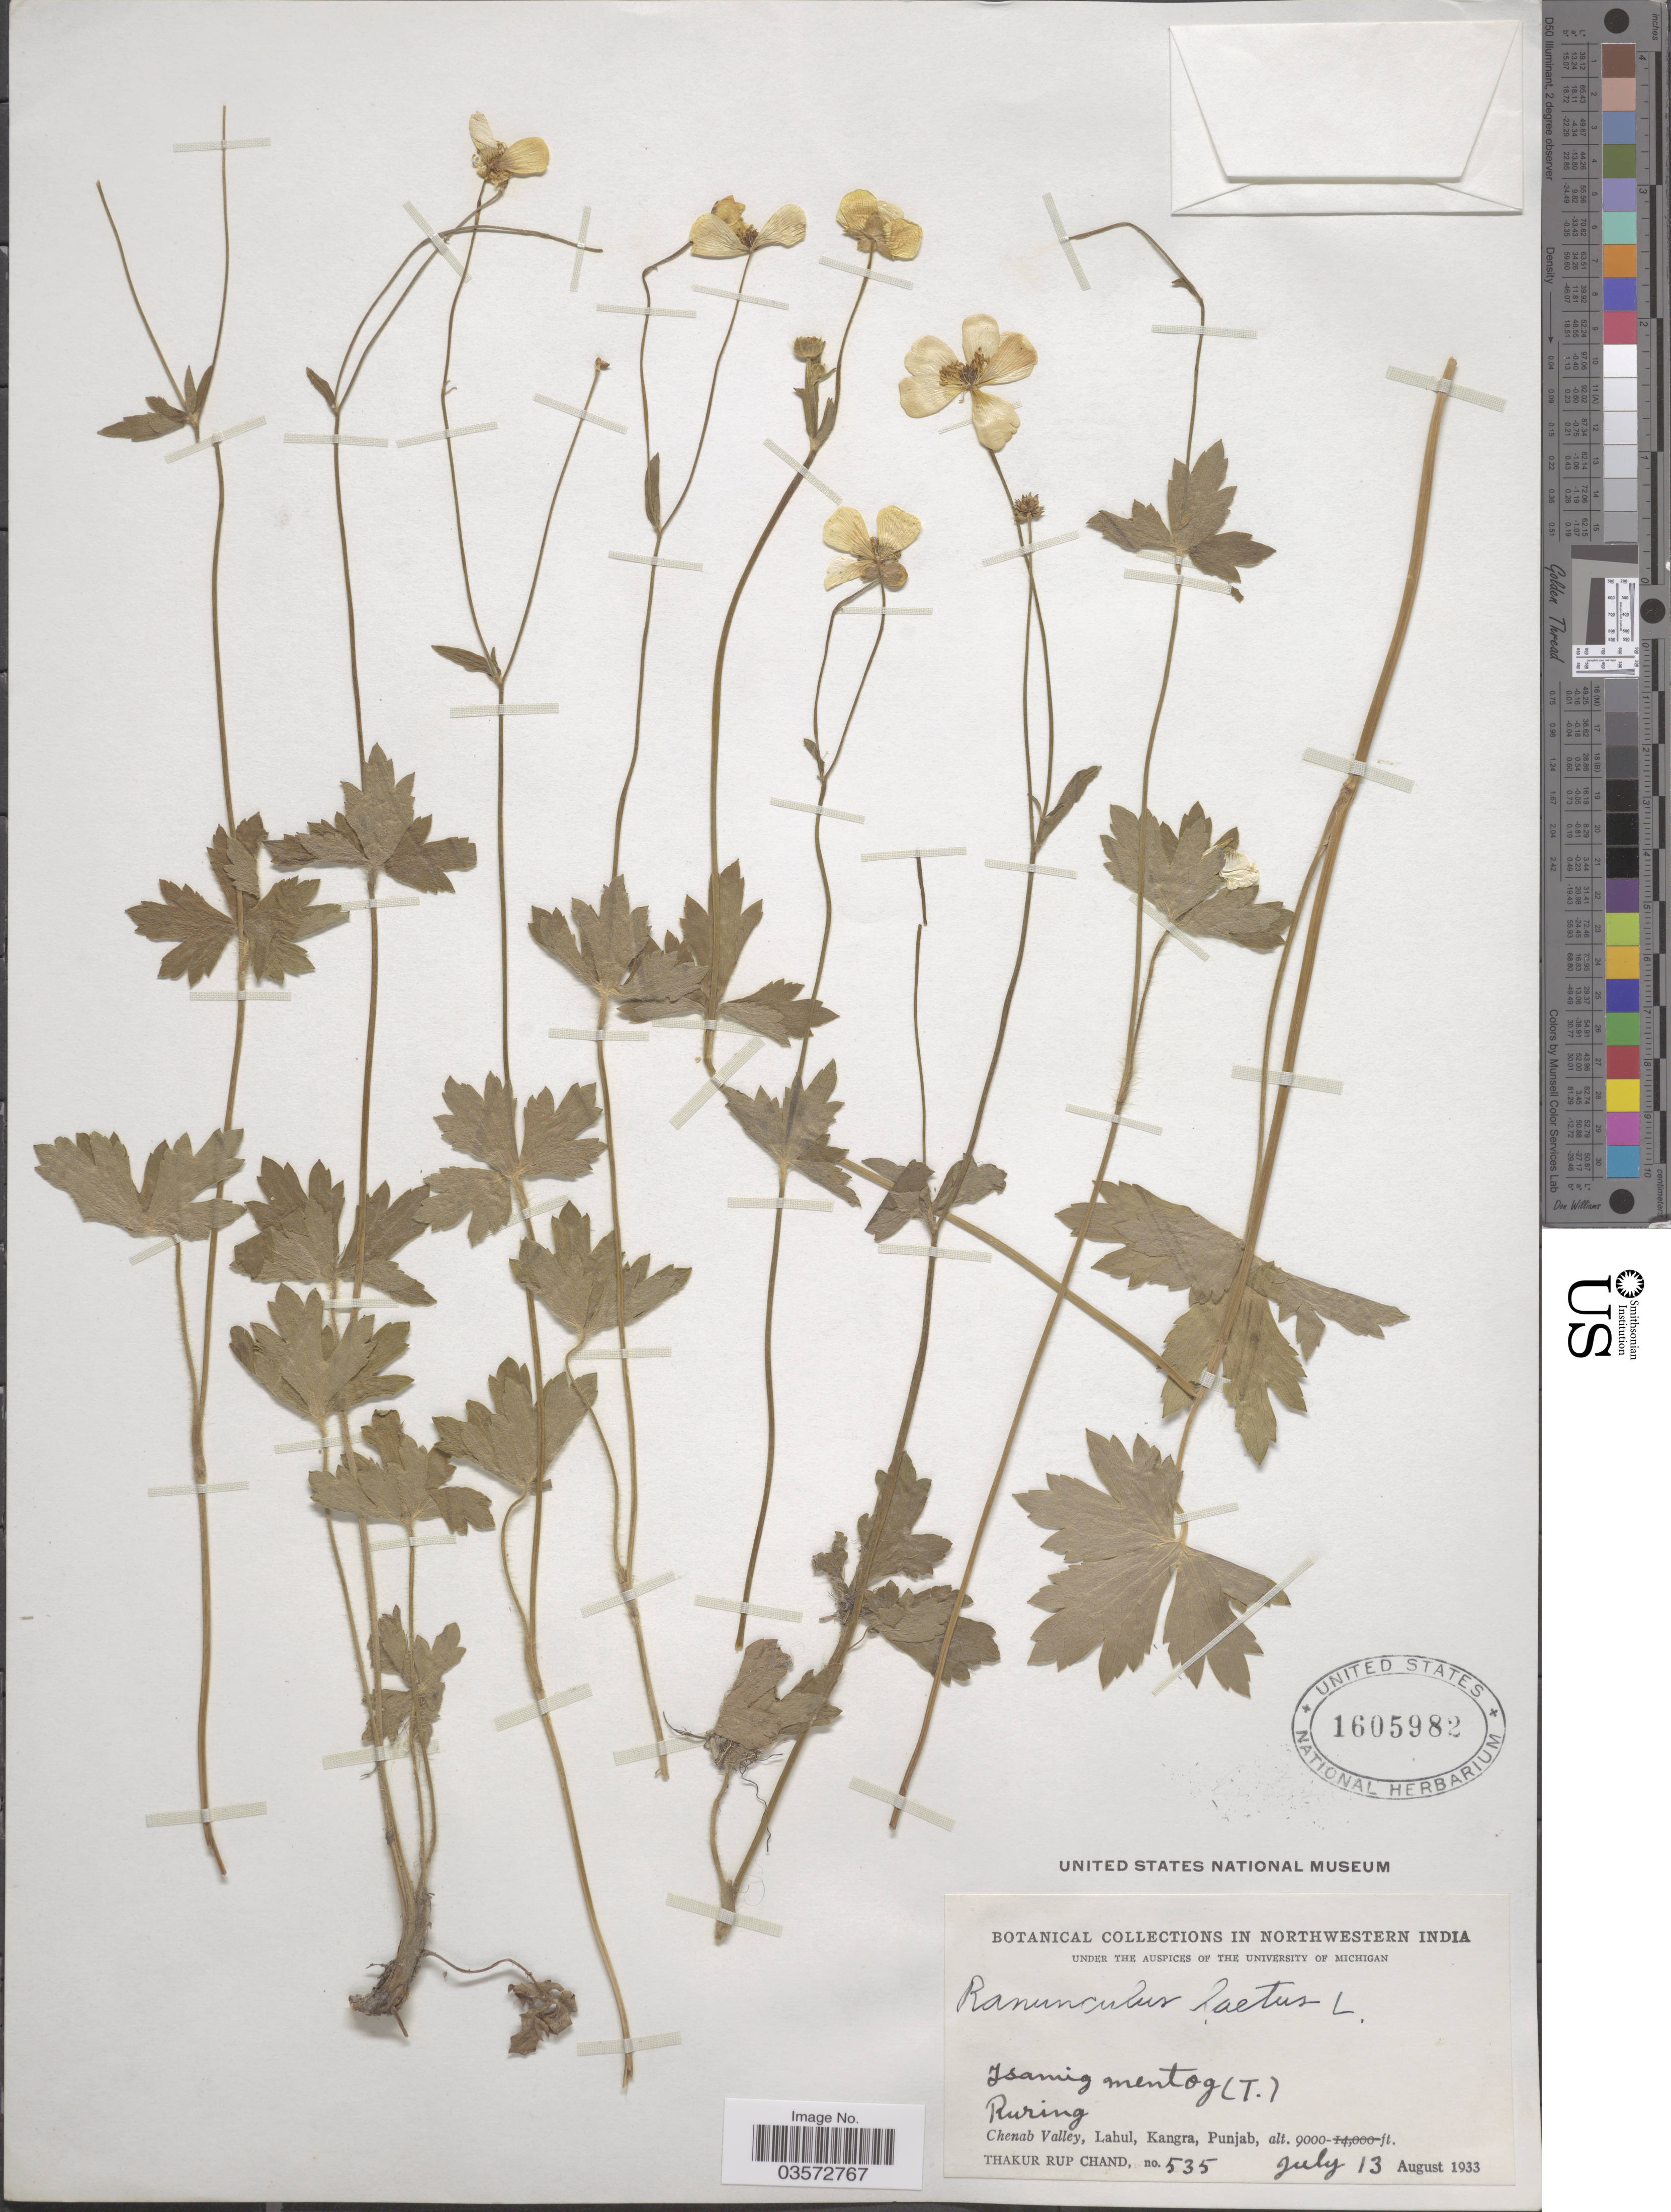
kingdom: Plantae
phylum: Tracheophyta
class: Magnoliopsida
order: Ranunculales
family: Ranunculaceae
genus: Ranunculus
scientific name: Ranunculus laetus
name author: Wall. ex Hook. f. & J.W. Thomson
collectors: T. R. Chand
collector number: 535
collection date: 1933-07-13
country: India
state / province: Punjab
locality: Northwestern India. Ruring. Chenab Valley, Lahul, Kangra, Punjab.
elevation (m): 2743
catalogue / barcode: US 1605982